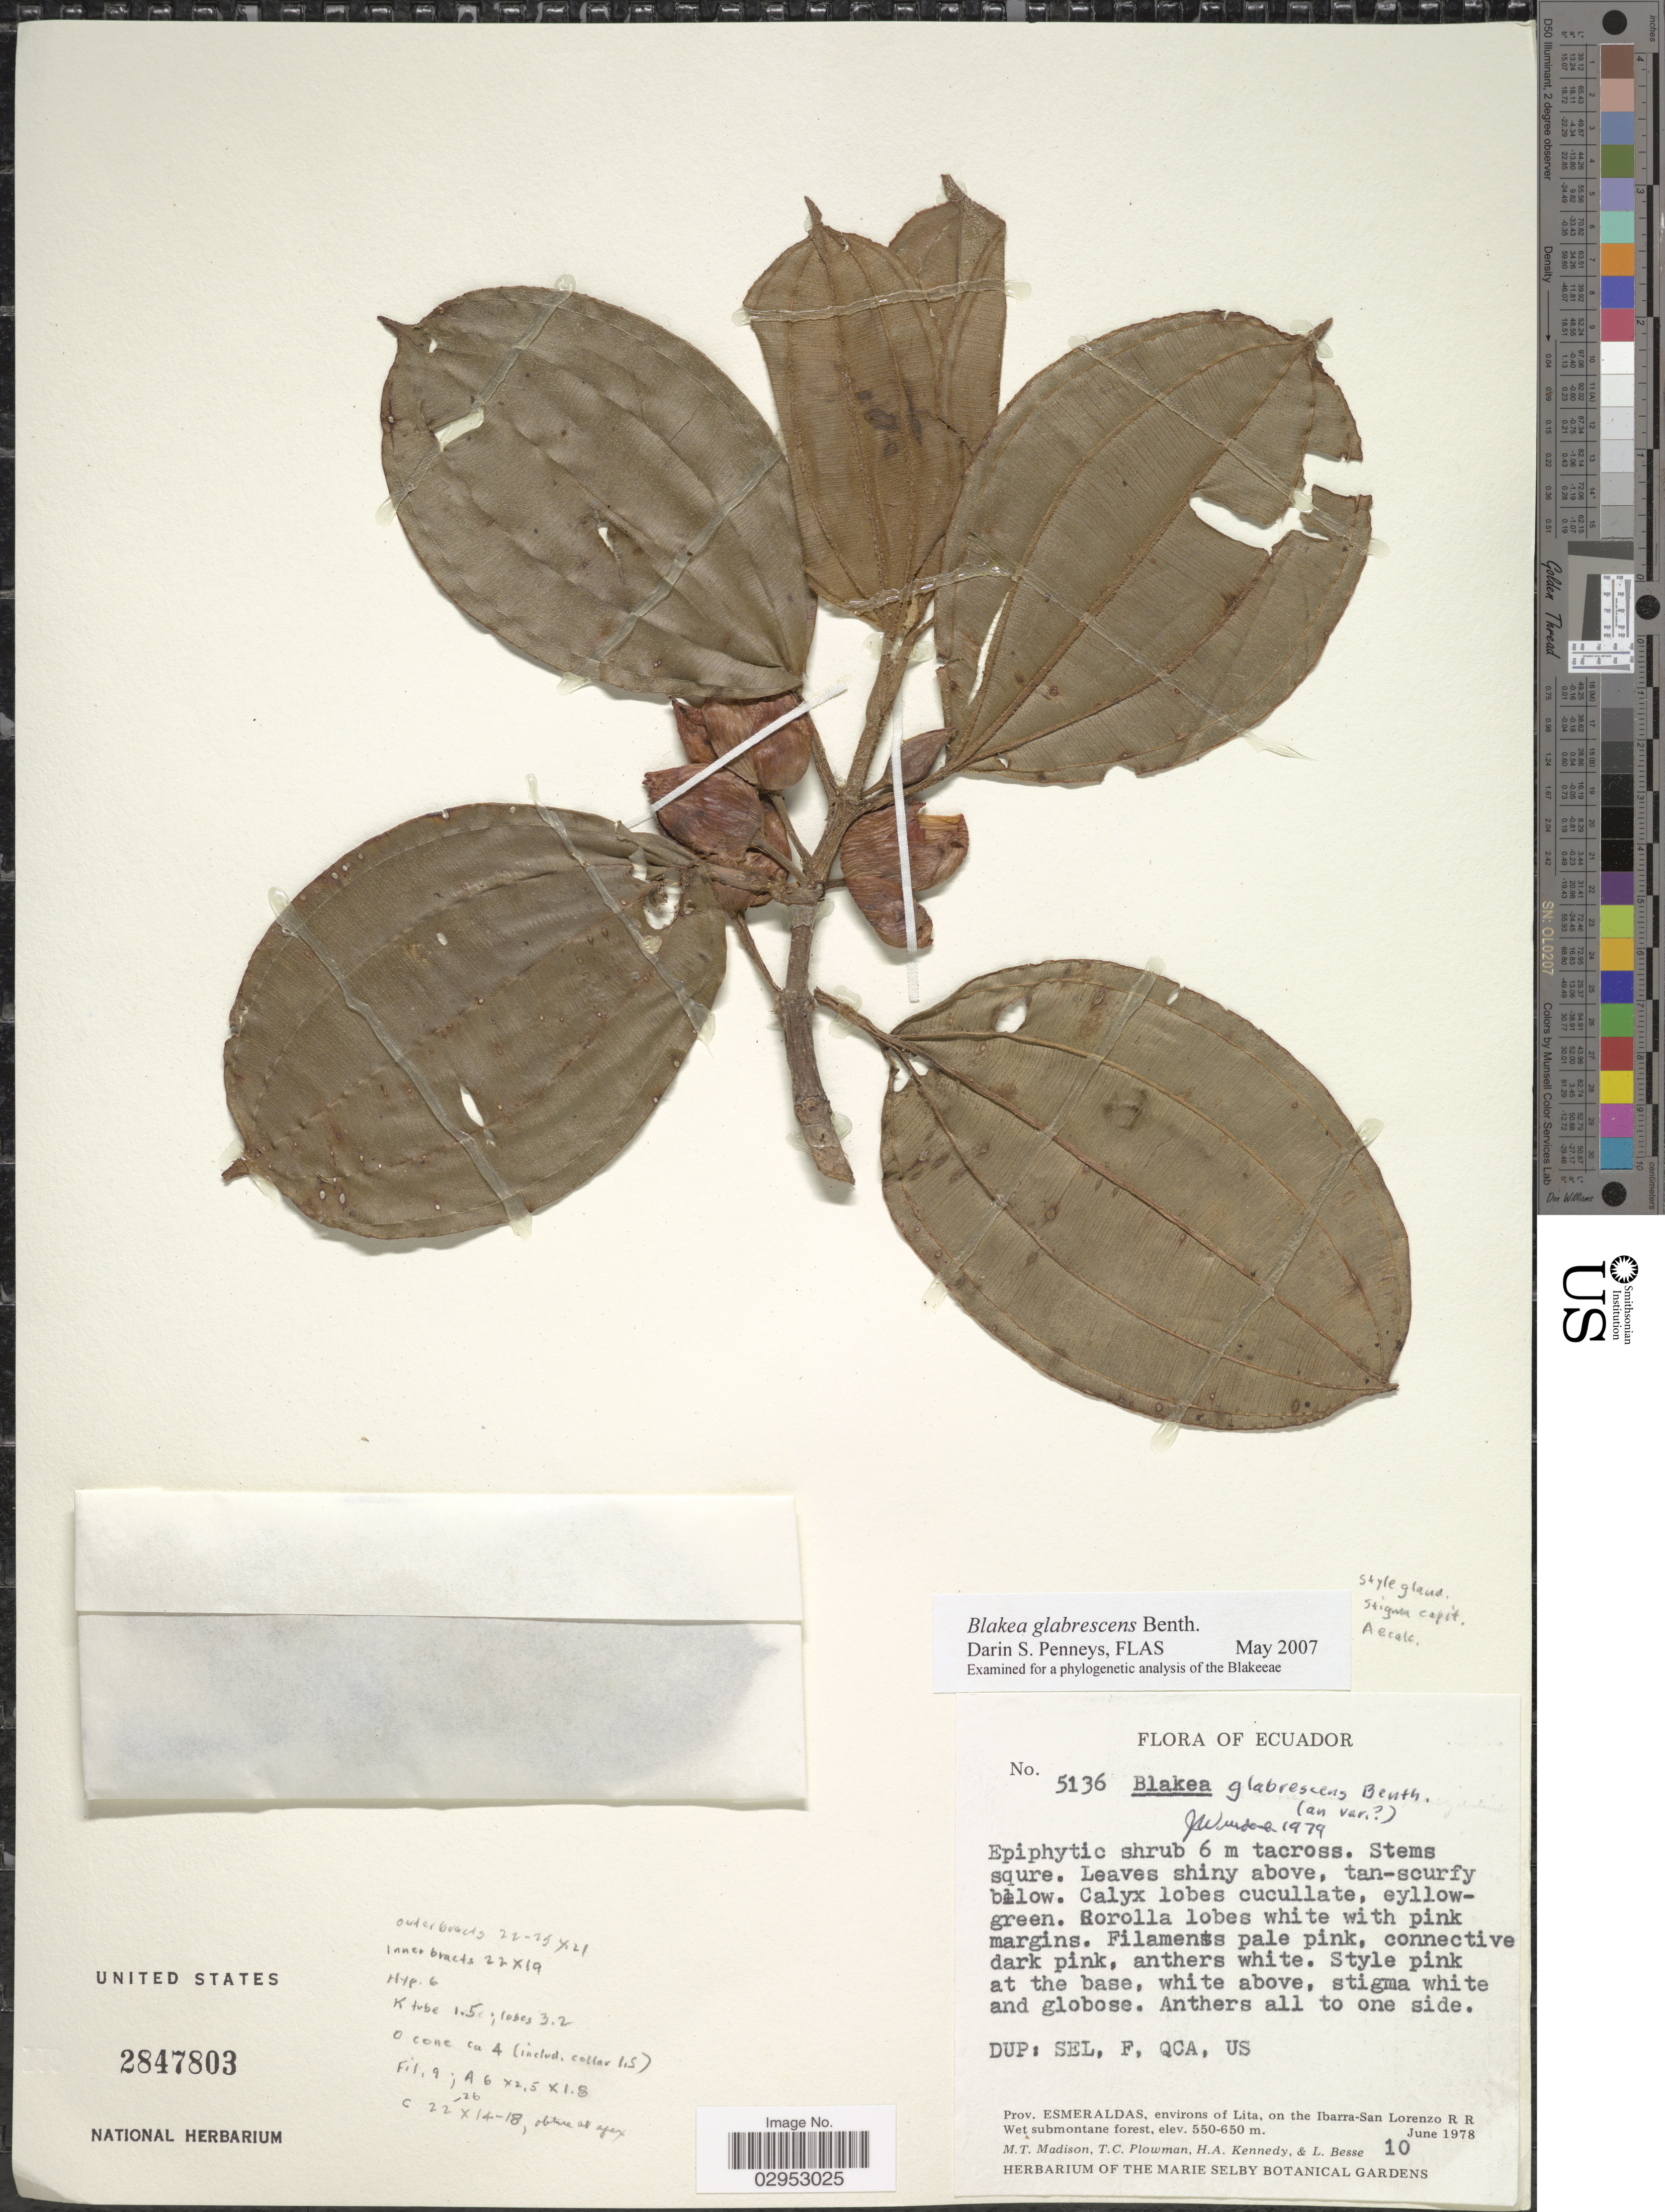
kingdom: Plantae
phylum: Tracheophyta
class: Magnoliopsida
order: Myrtales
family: Melastomataceae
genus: Blakea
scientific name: Blakea glabrescens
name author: Benth.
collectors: M. T. Madison, T. Plowman, H. Kennedy & L. Besse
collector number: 5136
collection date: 1978-06-10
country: Ecuador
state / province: Esmeraldas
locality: Environs of Lita, on the Ibarra-San Lorenzo R R.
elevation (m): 550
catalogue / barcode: US 2847803